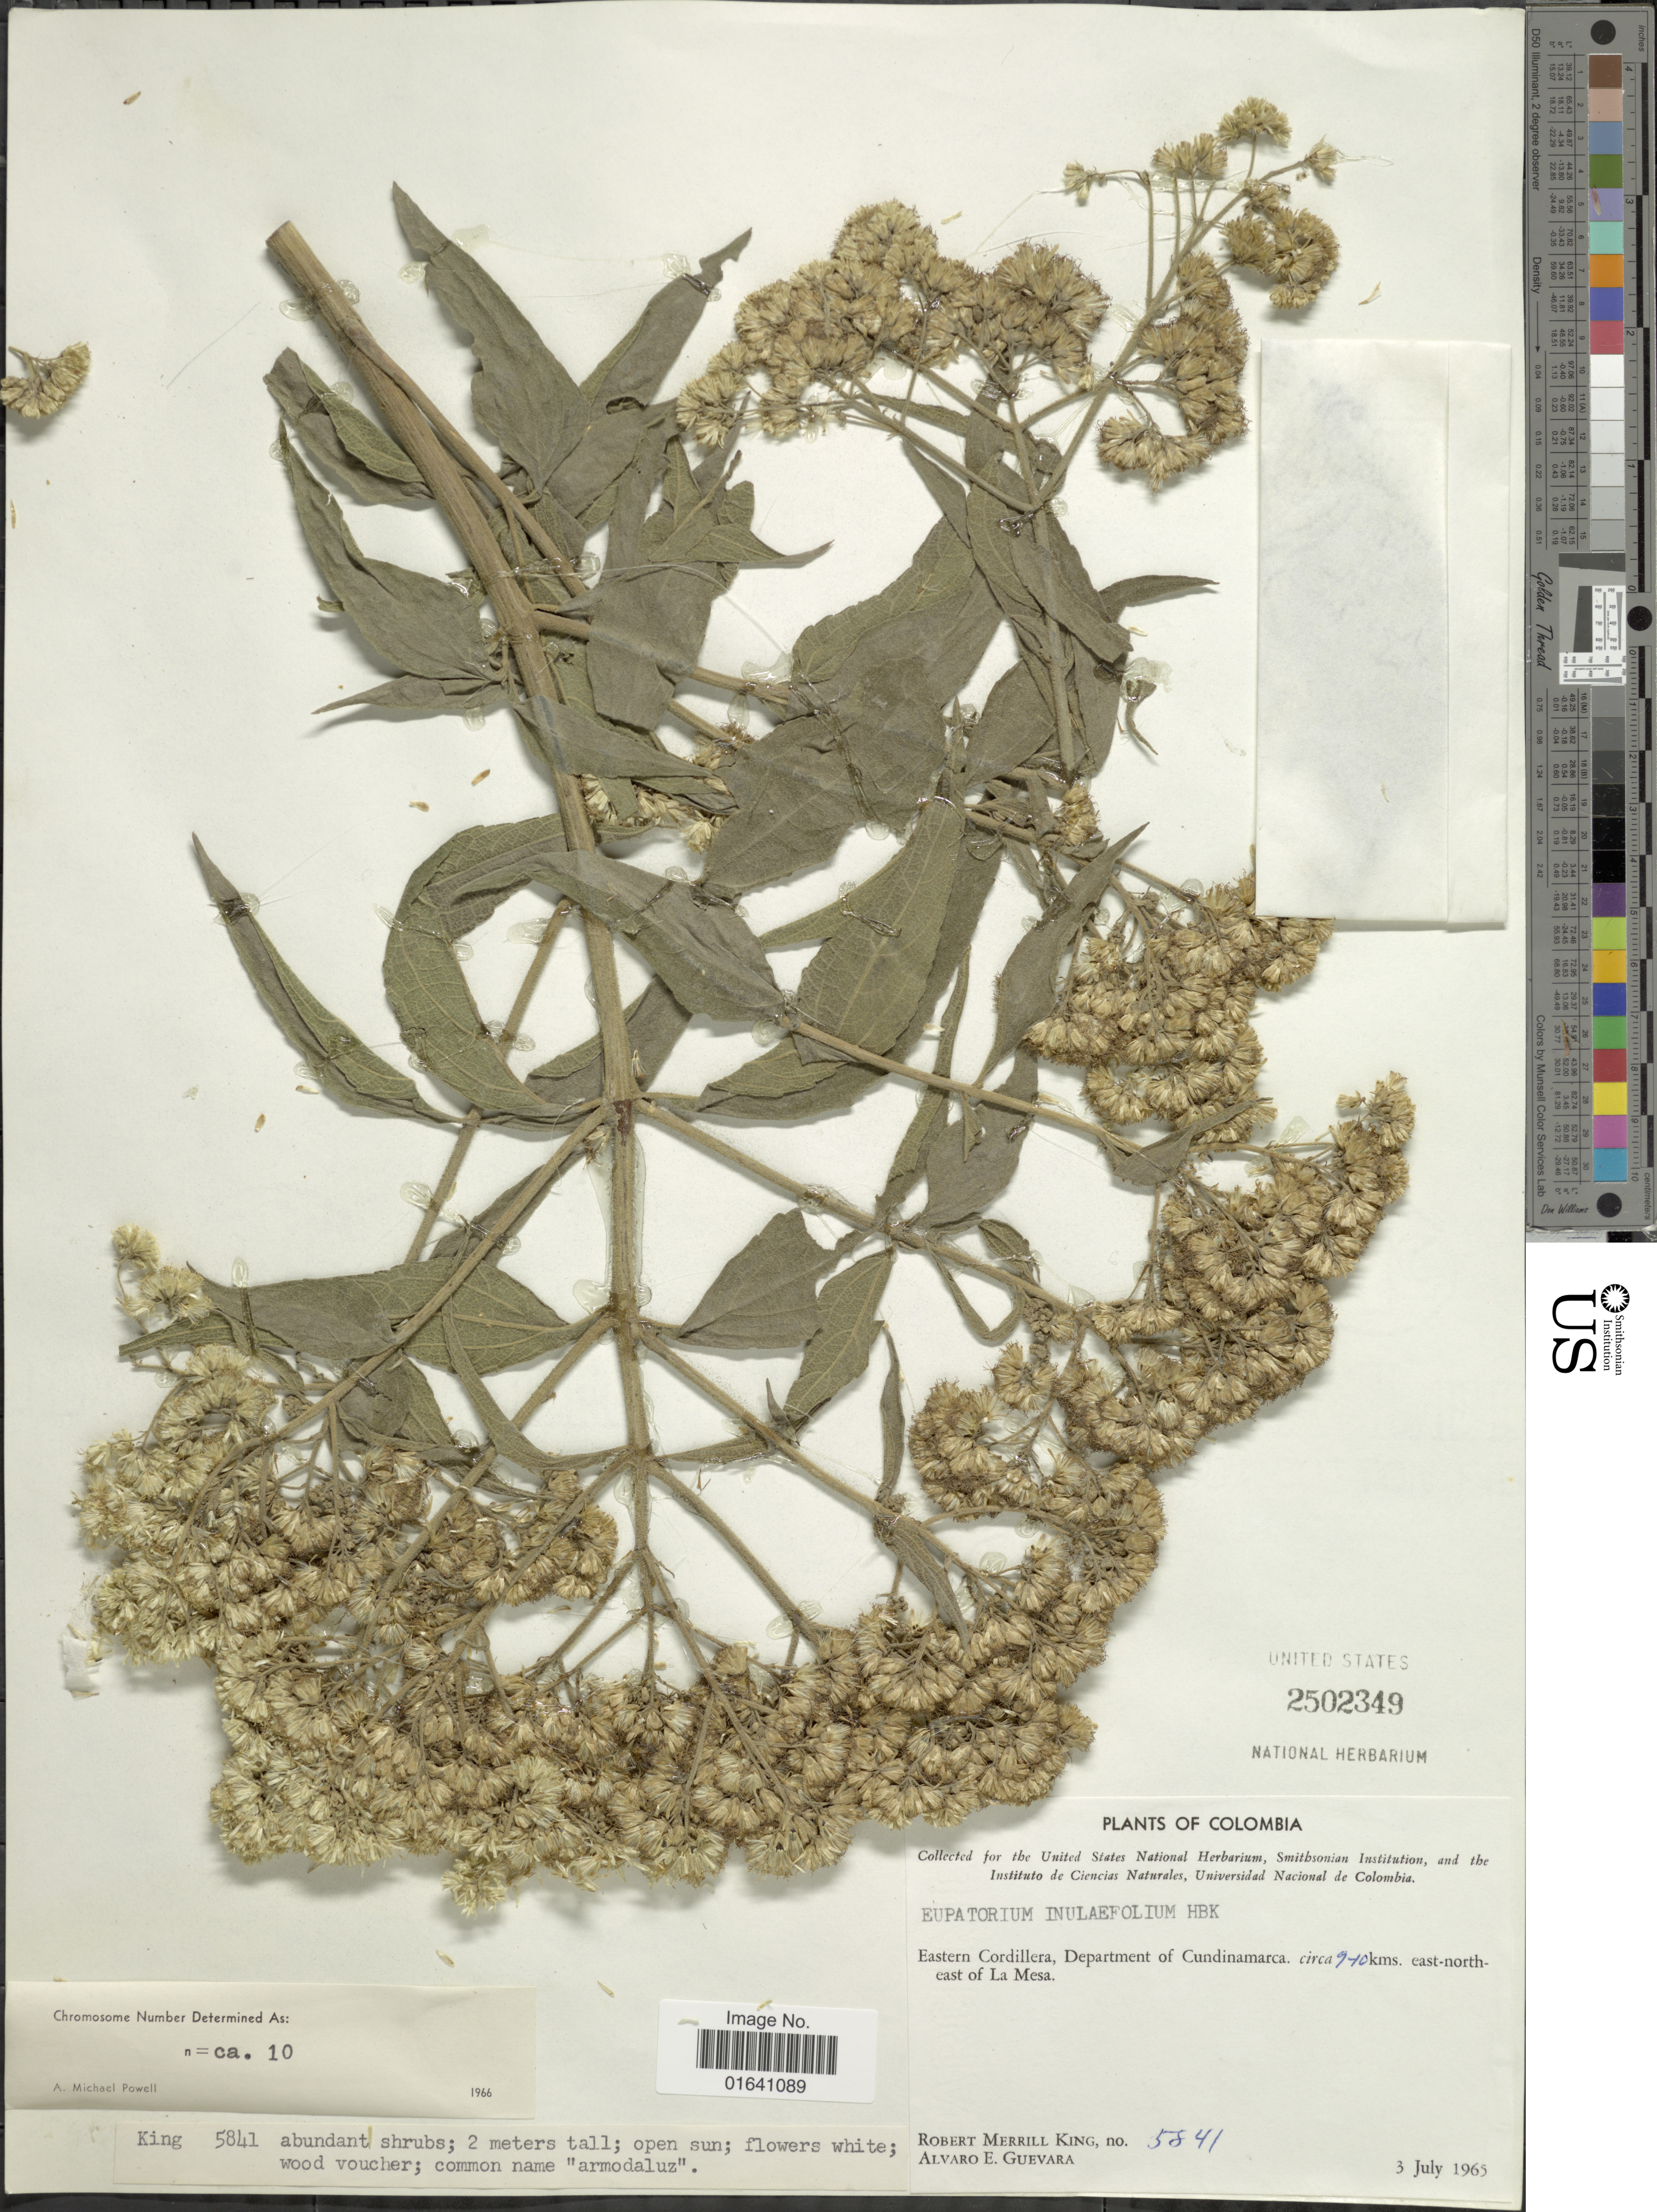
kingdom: Plantae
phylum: Tracheophyta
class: Magnoliopsida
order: Asterales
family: Asteraceae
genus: Austroeupatorium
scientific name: Austroeupatorium inulaefolium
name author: (Kunth) R.M. King & H. Rob.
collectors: R. M. King & A. E. Guevara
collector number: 5841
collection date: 1965-07-03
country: Colombia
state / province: Cundinamarca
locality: Eastern Cordillera, Department of Cundinamarca. circa 9-10 kms. east-north-east of La Mesa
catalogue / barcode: US 2502349